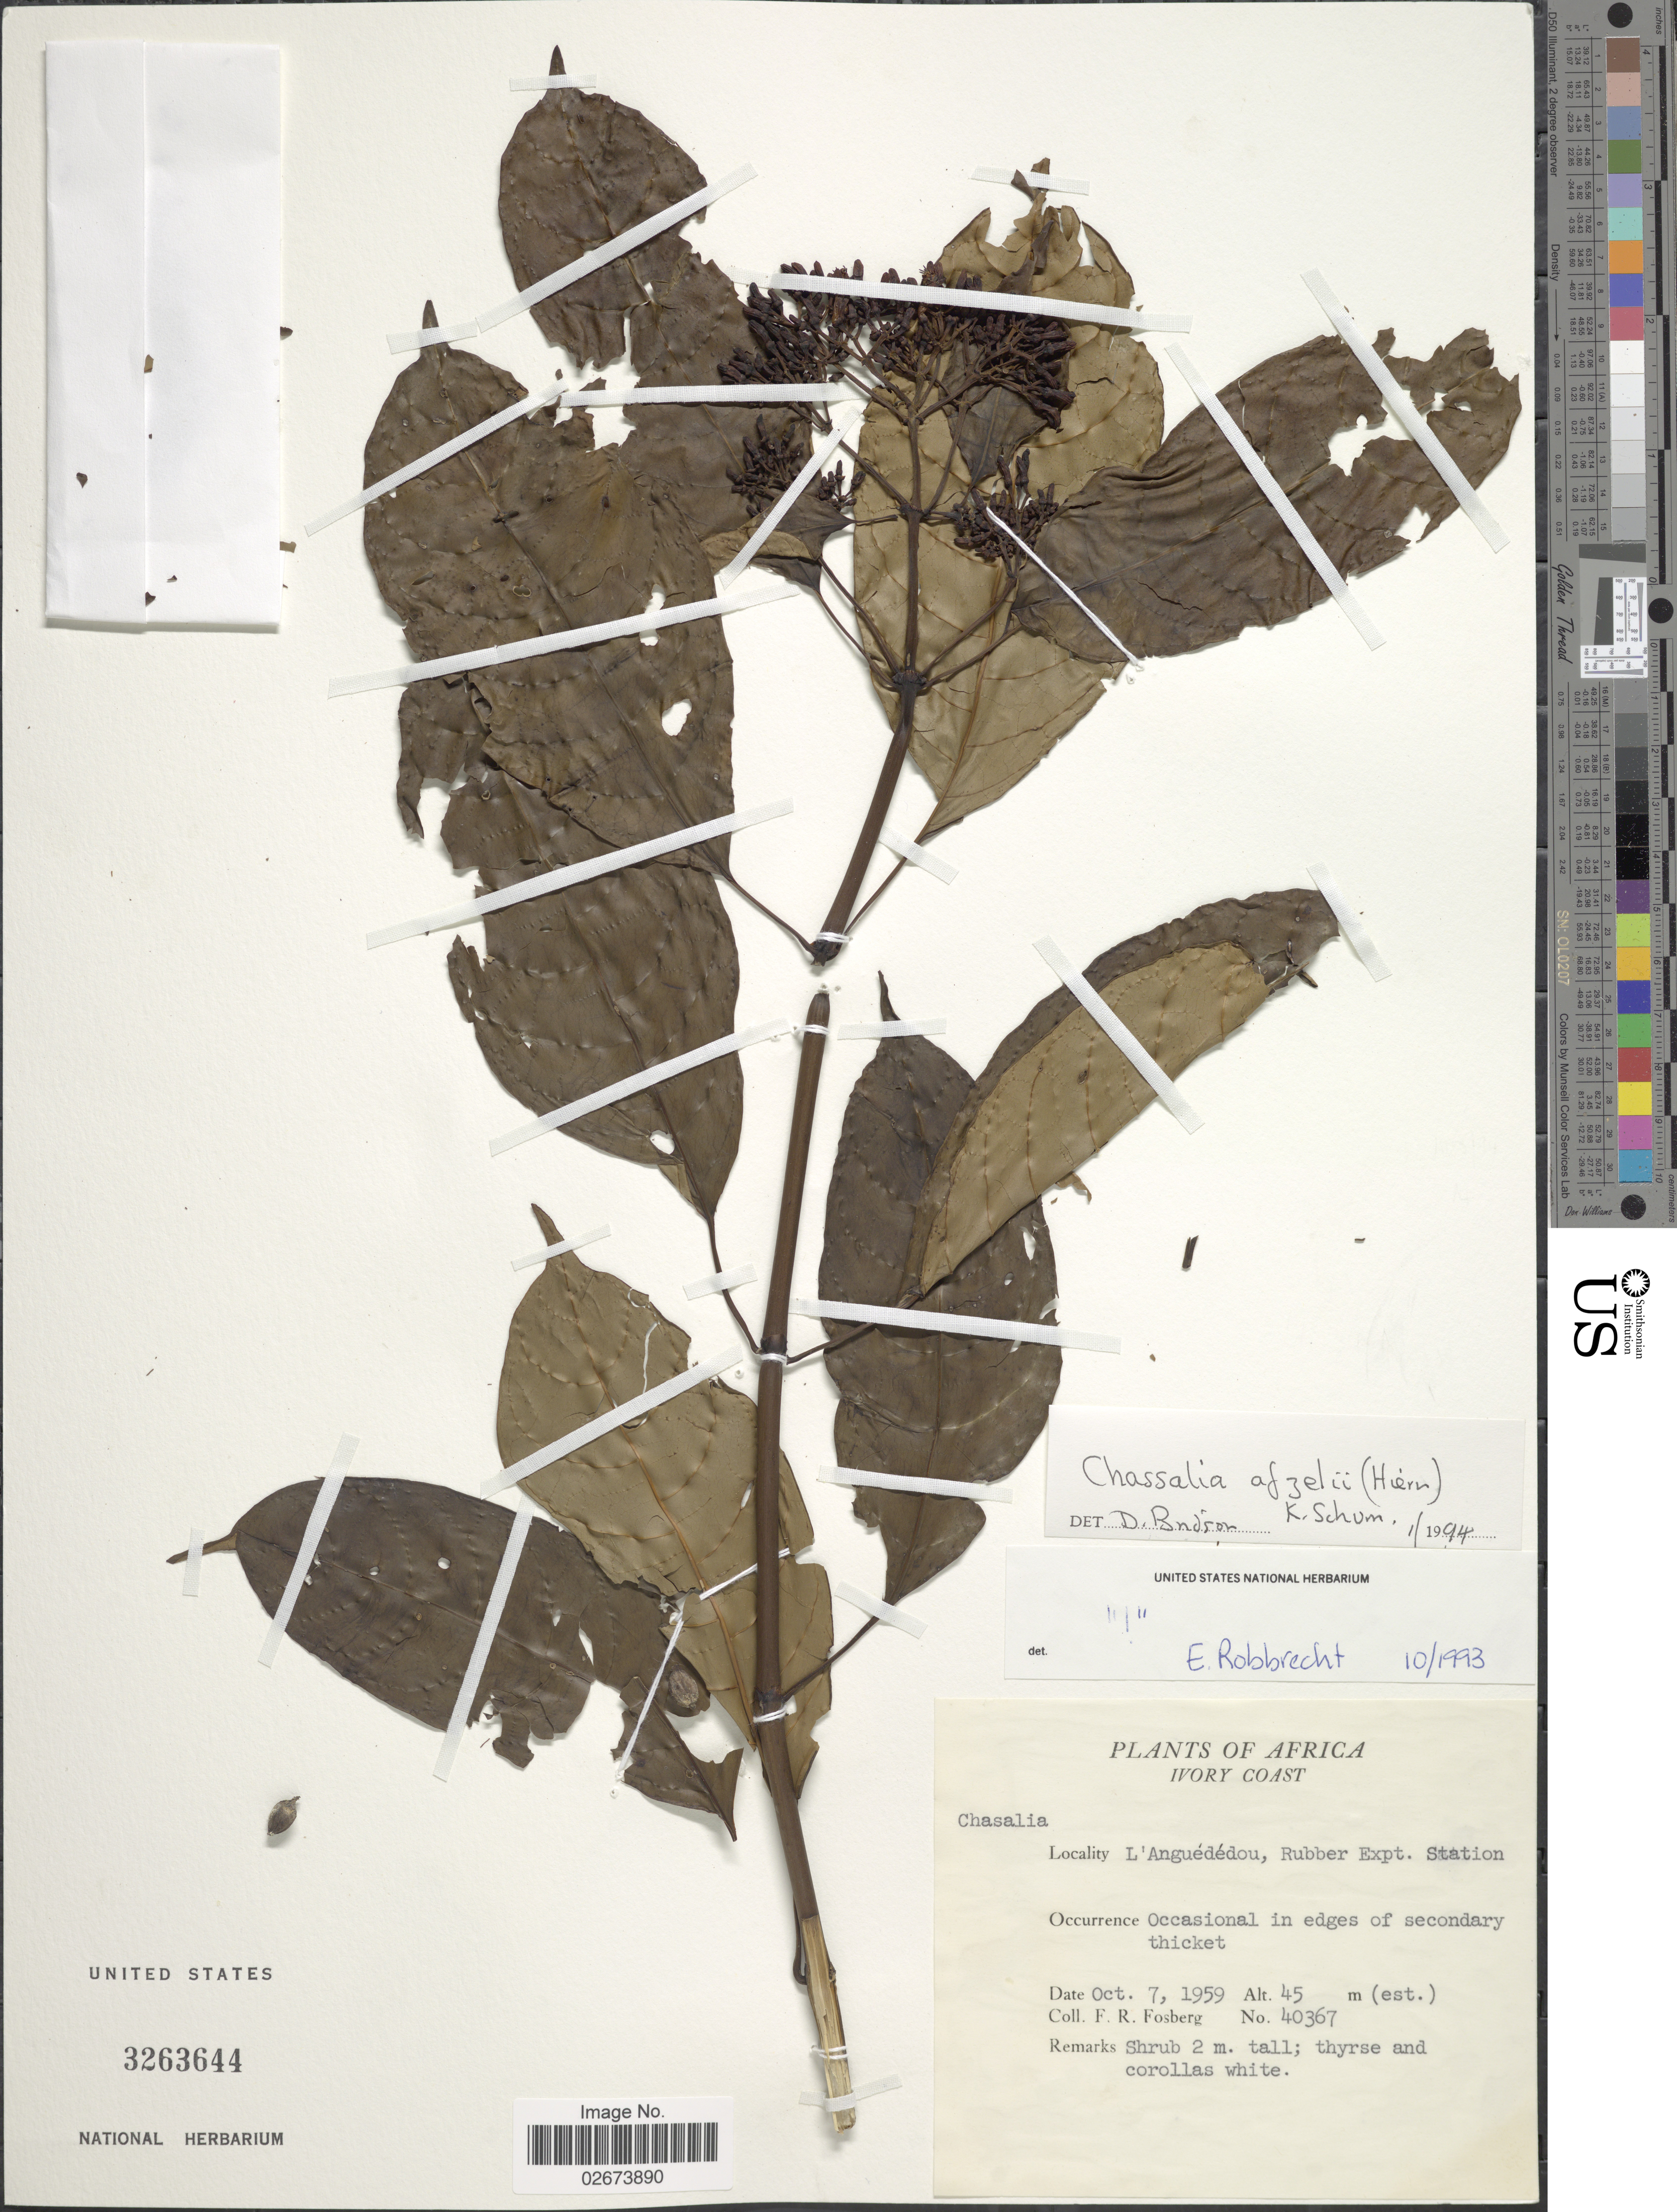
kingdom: Plantae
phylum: Tracheophyta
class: Magnoliopsida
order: Gentianales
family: Rubiaceae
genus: Chassalia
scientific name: Chassalia afzelii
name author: (Hiern in Oliv.) K. Schum.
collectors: F. R. Fosberg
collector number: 40367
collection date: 1959-10-07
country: Ivory Coast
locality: L'Anguededou, Rubber Expt. Station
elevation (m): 45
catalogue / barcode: US 3263644